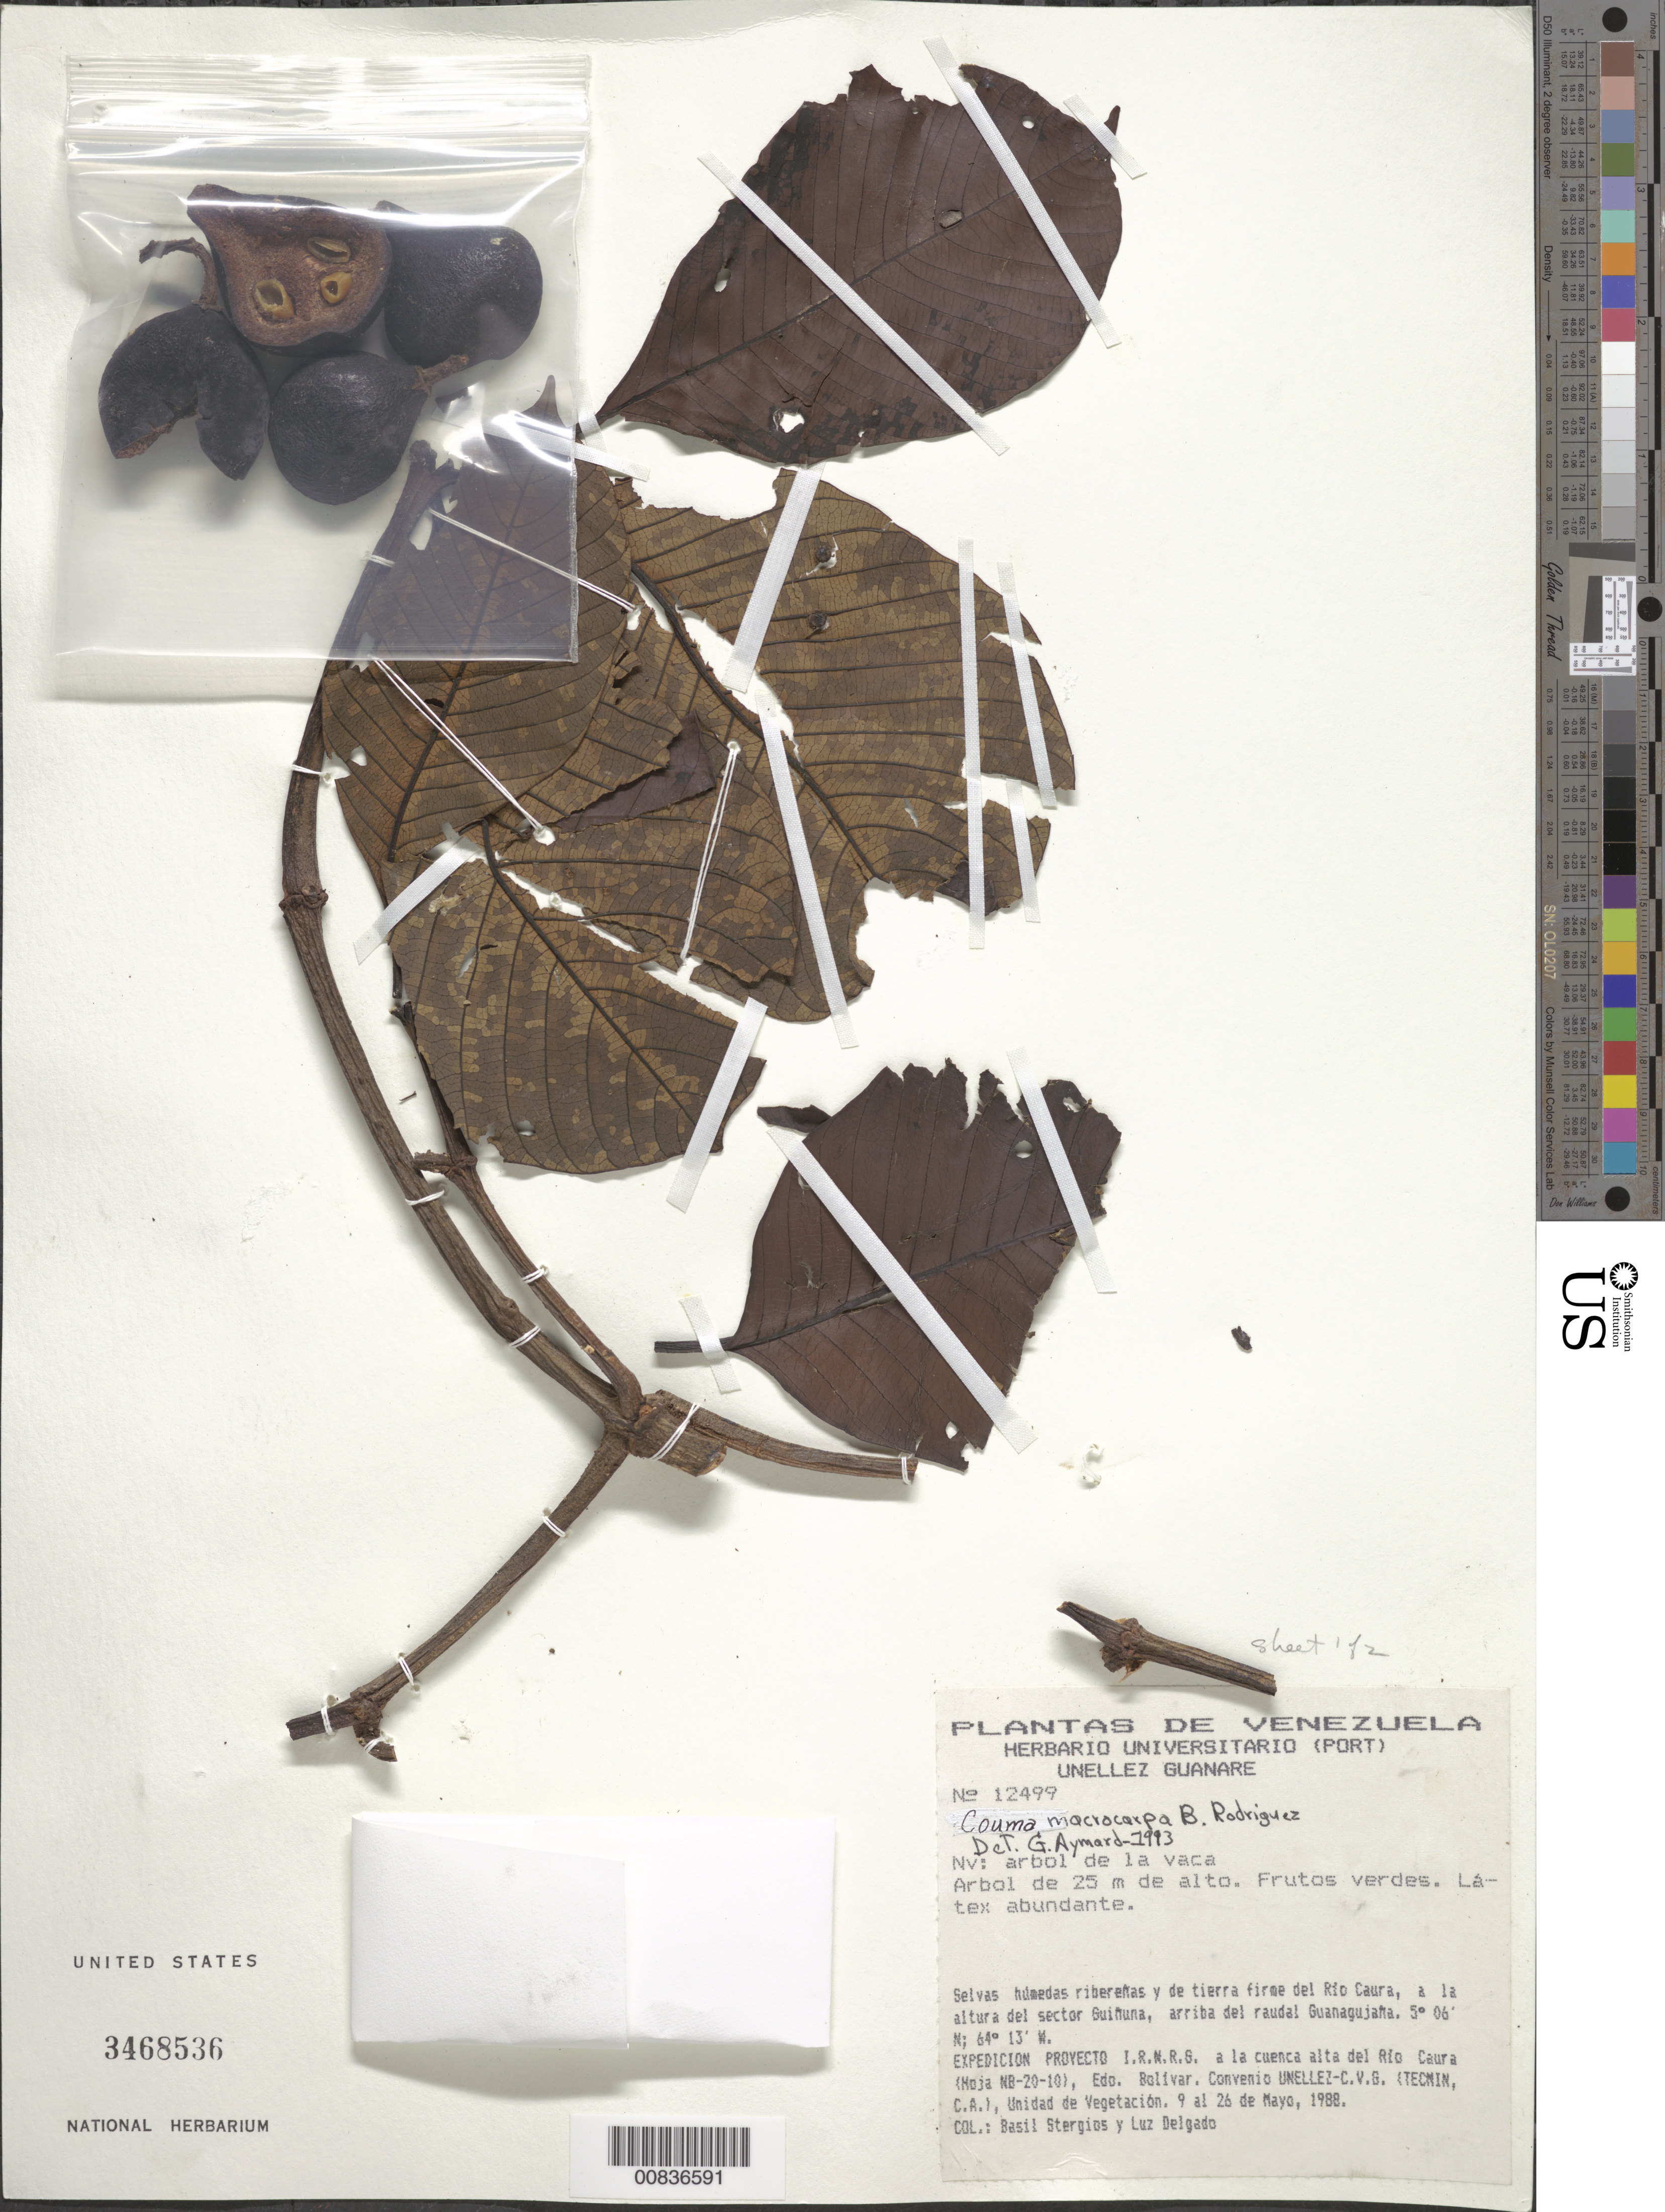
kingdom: Plantae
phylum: Tracheophyta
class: Magnoliopsida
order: Gentianales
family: Apocynaceae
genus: Couma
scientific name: Couma macrocarpa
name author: Barb. Rodr.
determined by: Aymard C., G. A., (PORT), Univ. Nac. Exp. de los Llanos Ezequiel Zamora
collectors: B. G. Stergios & L. Delgado V.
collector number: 12499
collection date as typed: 9-May-88 to 26-May-88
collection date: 1988-05-09/1988-05-26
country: Venezuela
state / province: Bolívar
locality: Río Caura, al altura del sector Guiñuna, arriba del raudal Guanagujaña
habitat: Selvas húmedas ribeneras y de tierra firme del río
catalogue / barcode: US 3468536